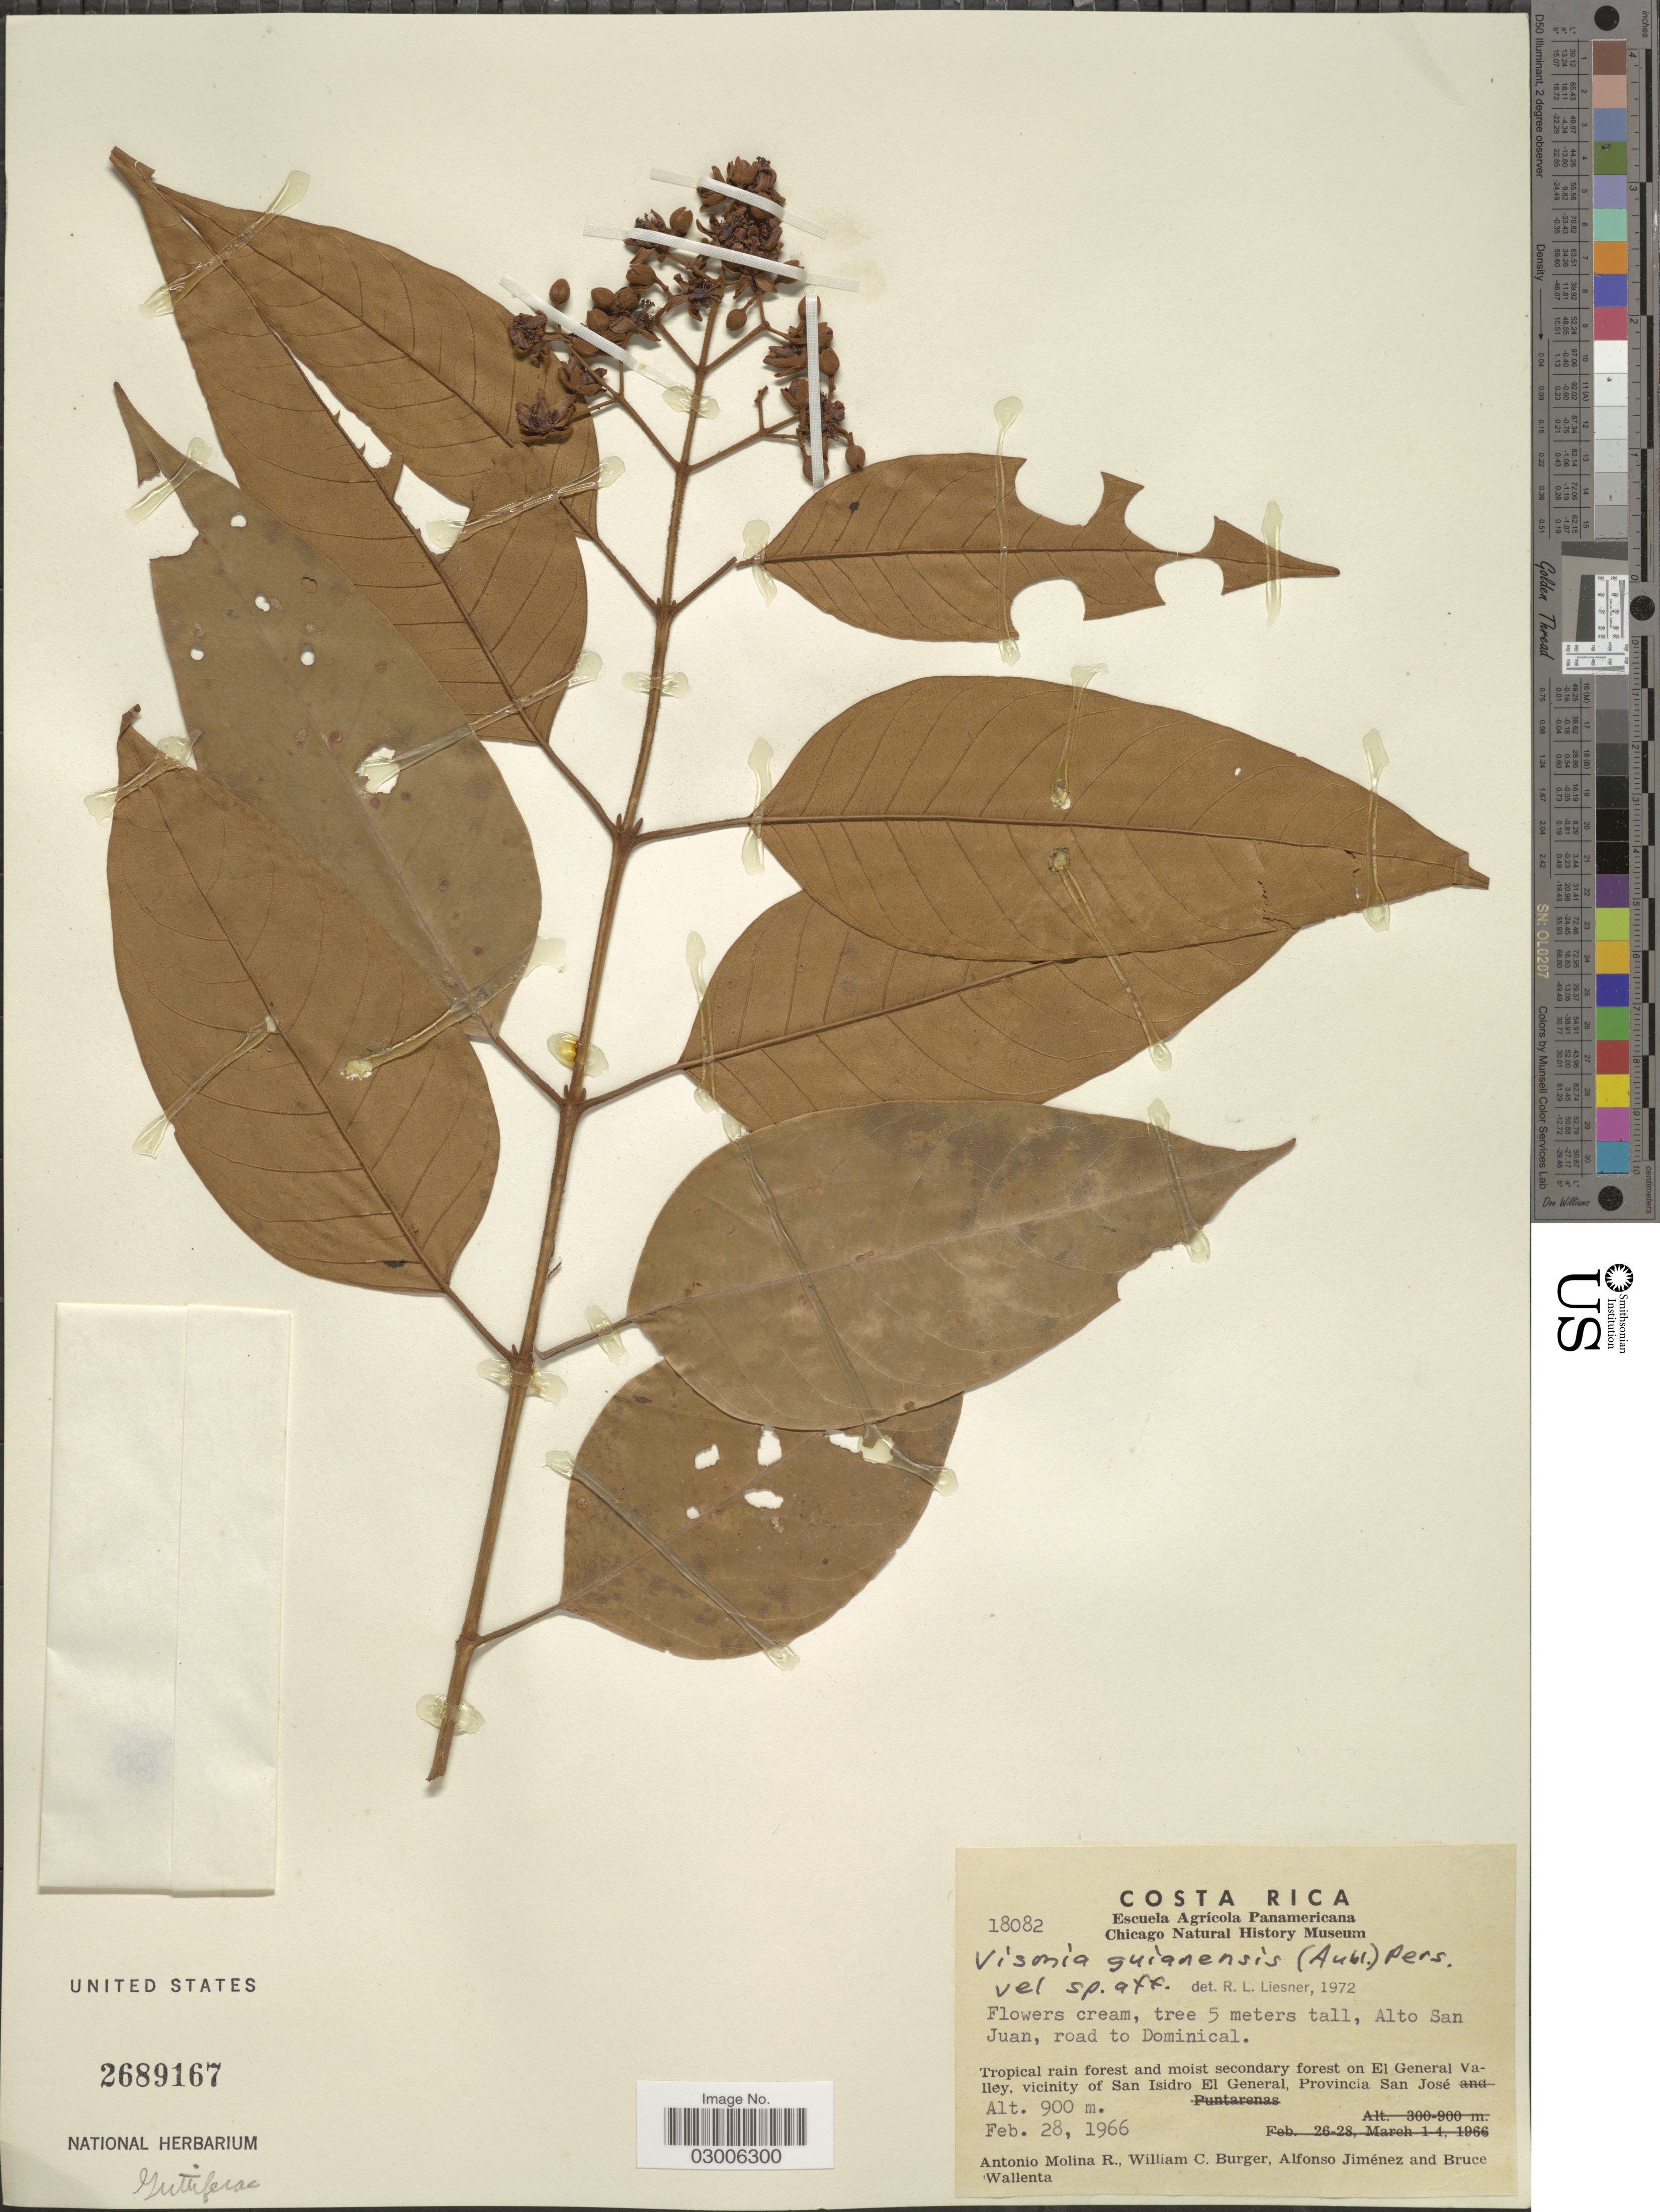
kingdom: Plantae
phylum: Tracheophyta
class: Magnoliopsida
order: Malpighiales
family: Hypericaceae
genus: Vismia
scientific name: Vismia guianensis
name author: (Aubl.) Pers.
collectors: A. Molina R., W. Burger, A. Jiménez & B. Wallenta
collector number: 18082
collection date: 1966-02-28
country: Costa Rica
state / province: San José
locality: On El General Valley, vicinity of San Isidro El General.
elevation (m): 900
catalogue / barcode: US 2689167